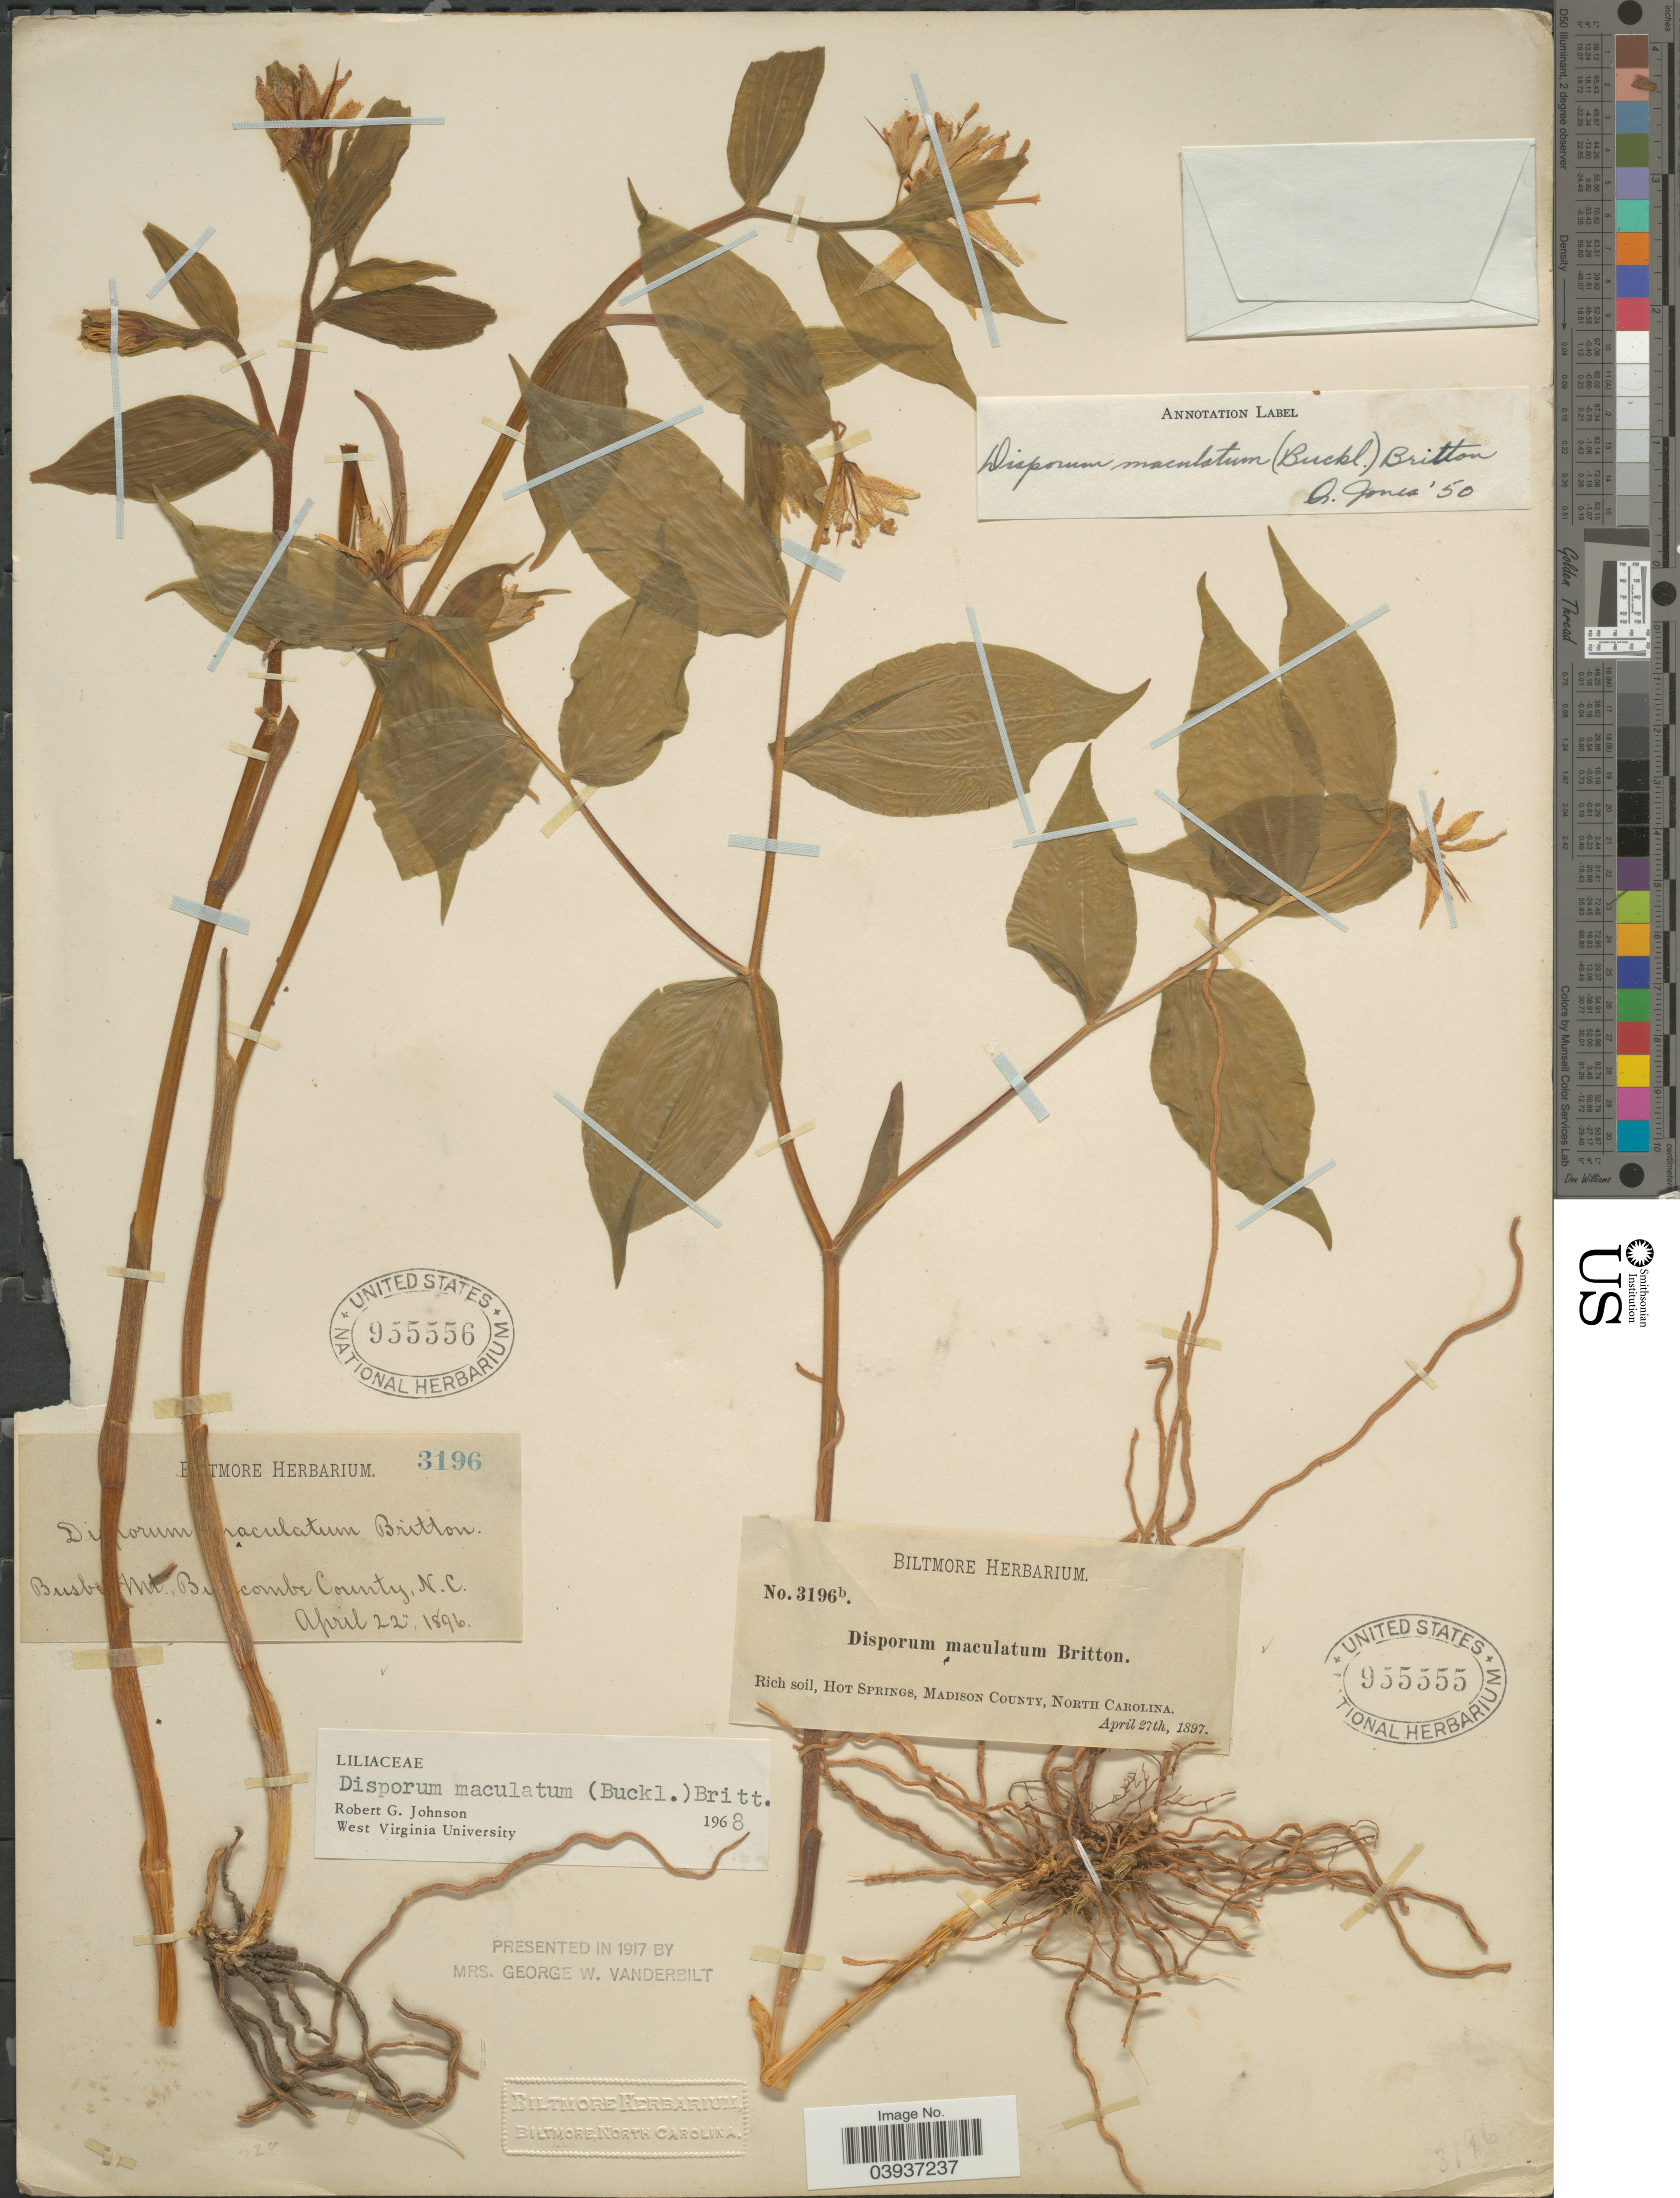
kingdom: Plantae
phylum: Tracheophyta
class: Liliopsida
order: Liliales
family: Colchicaceae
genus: Disporum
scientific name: Disporum maculatum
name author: (Buckley) Britton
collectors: ex herb. Biltmore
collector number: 3196b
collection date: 1897-04-27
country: United States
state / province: North Carolina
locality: Hot Springs, Madison County.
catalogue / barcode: US 955555